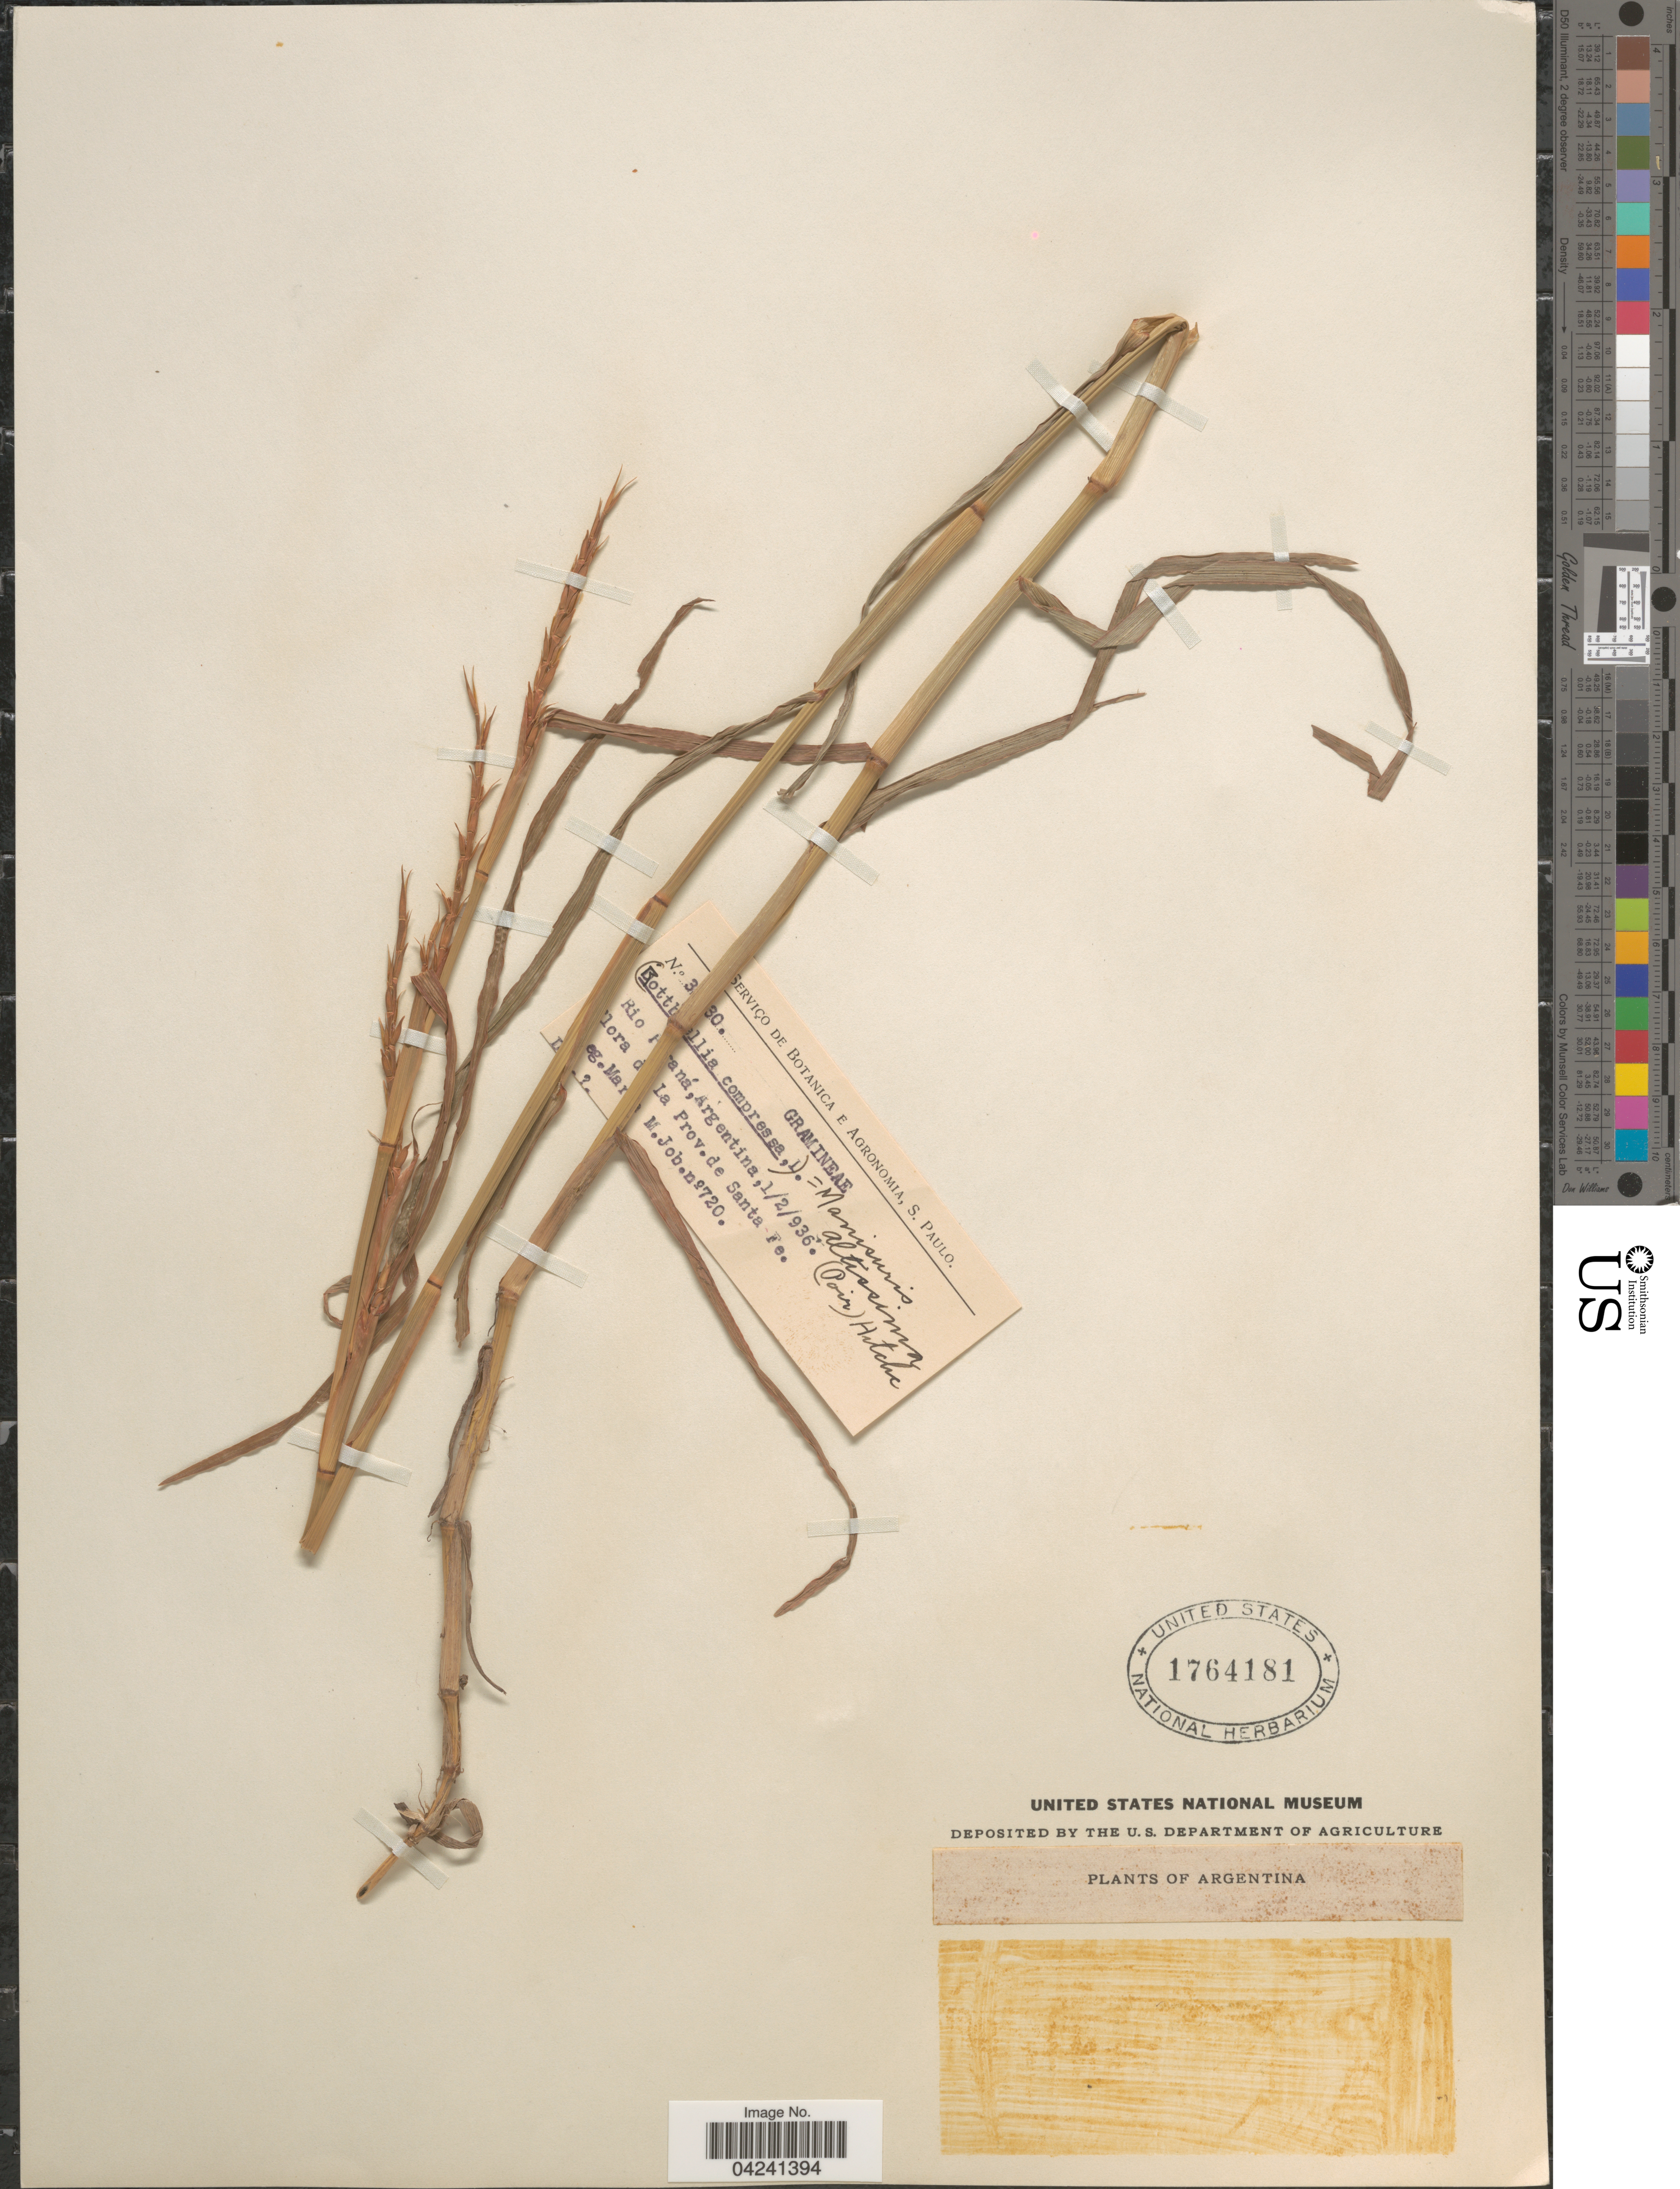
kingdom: Plantae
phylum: Tracheophyta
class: Liliopsida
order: Poales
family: Poaceae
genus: Hemarthria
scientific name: Hemarthria altissima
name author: (Poir.) Stapf & C. E. Hubb.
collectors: M. Job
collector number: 720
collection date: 1936-02-01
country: Argentina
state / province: Santa Fe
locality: Rio Paraná, Argentina. Prov. de Santa Fe.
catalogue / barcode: US 1764181